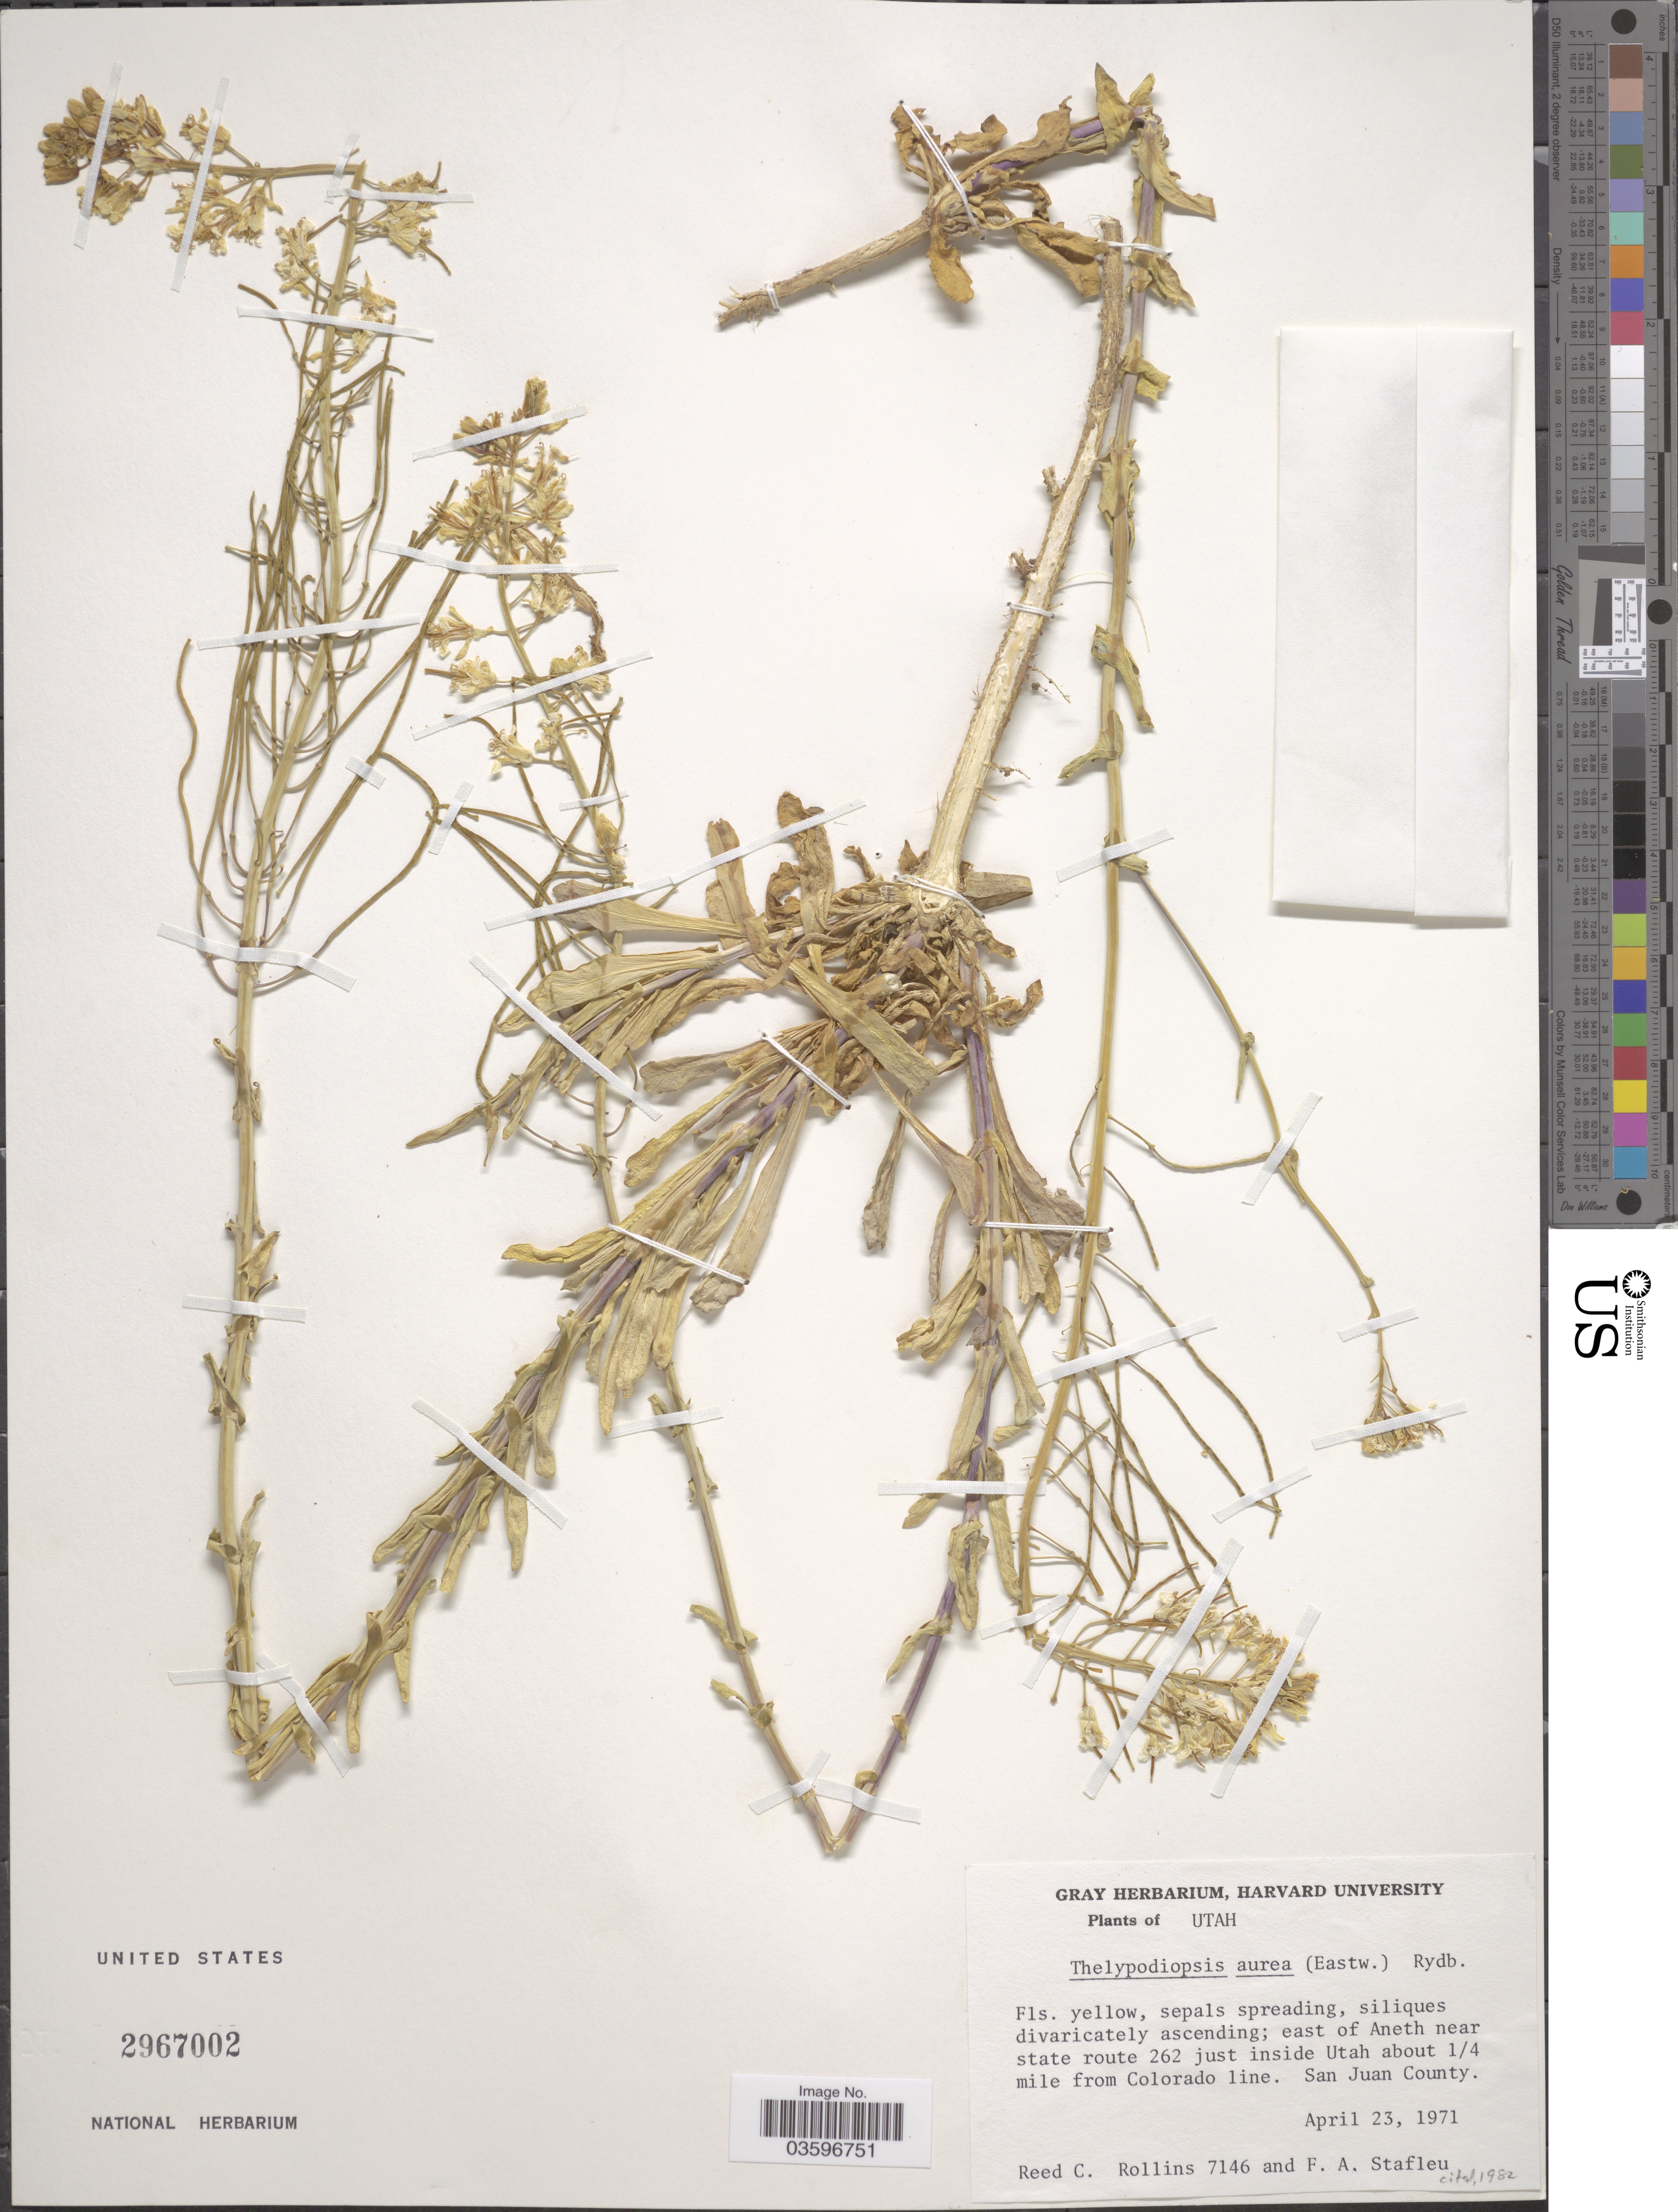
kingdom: Plantae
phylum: Tracheophyta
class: Magnoliopsida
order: Brassicales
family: Brassicaceae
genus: Thelypodiopsis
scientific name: Thelypodiopsis aurea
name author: (Eastw.) Rydb.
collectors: R. C. Rollins & F. A. Stafleu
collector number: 7146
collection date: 1971-04-23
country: United States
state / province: Utah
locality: East of Aneth near state route 262 just inside Utah about ¼ mile from Colorado line. San Juan County.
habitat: near state route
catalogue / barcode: US 2967002